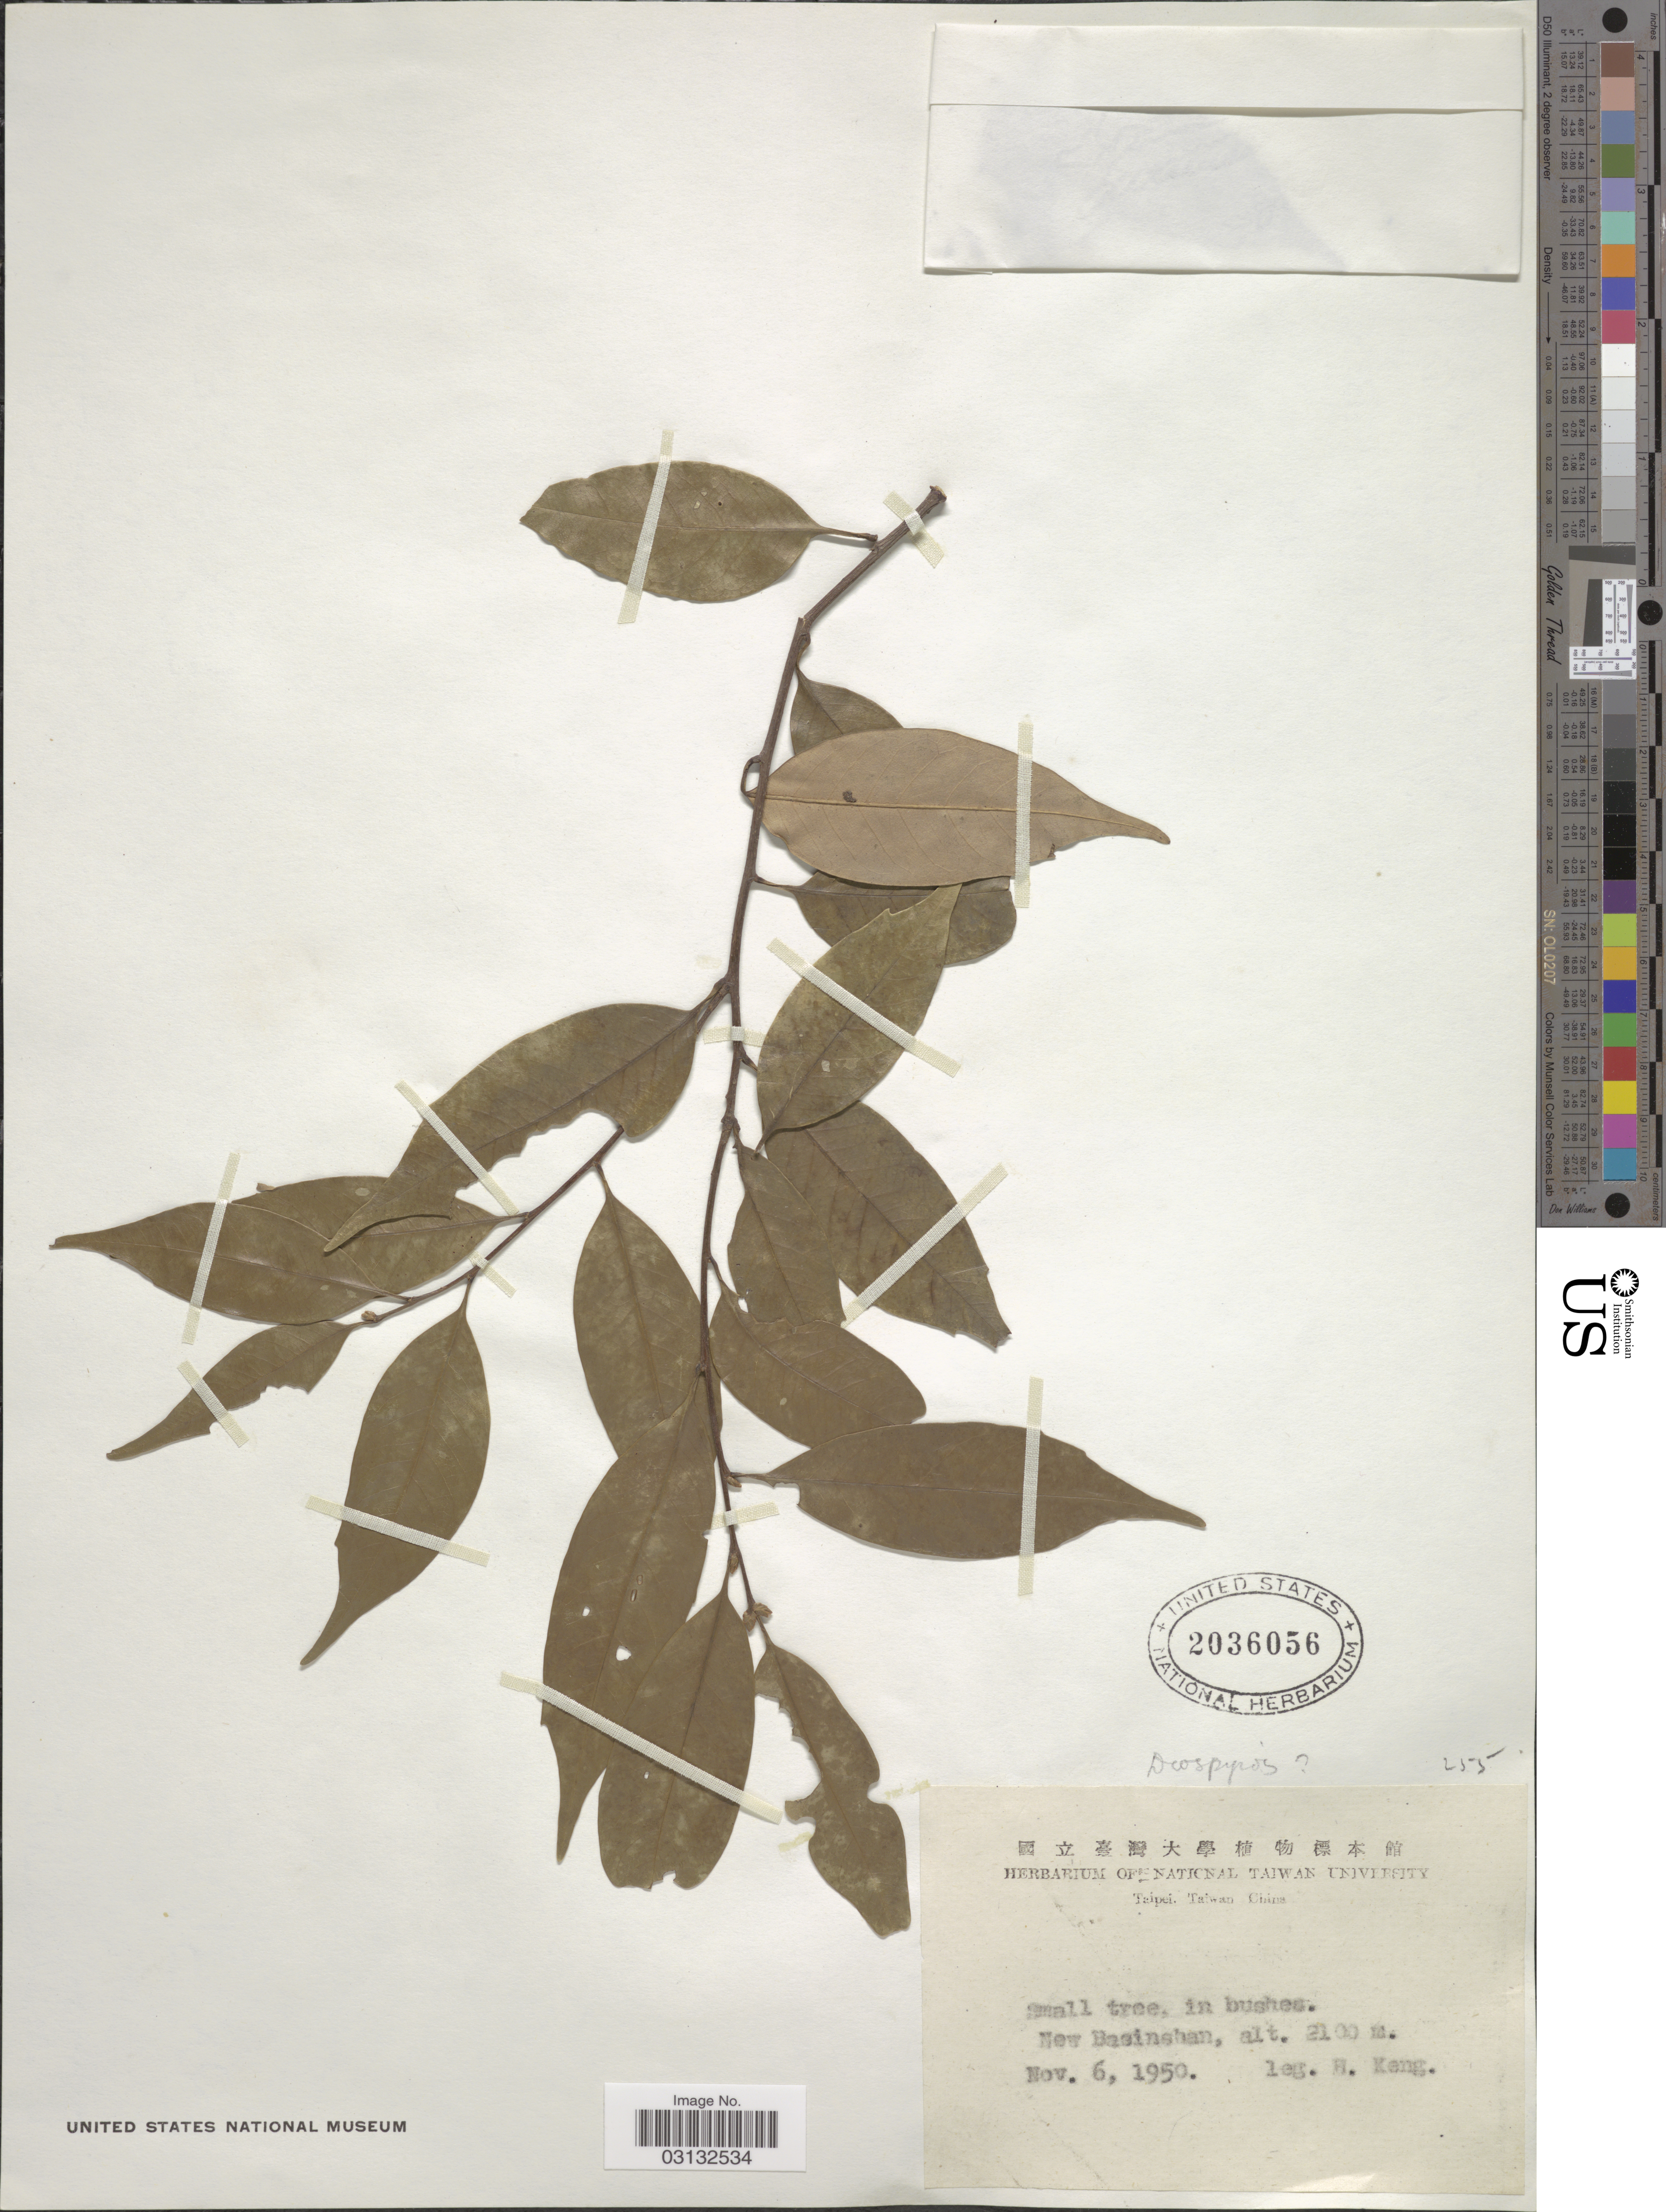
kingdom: Plantae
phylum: Tracheophyta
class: Magnoliopsida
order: Ericales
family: Ebenaceae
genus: Diospyros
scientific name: Diospyros sp.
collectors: H. Keng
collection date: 1950-11-06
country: Taiwan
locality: New Basinshan.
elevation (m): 2100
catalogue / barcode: US 2036056